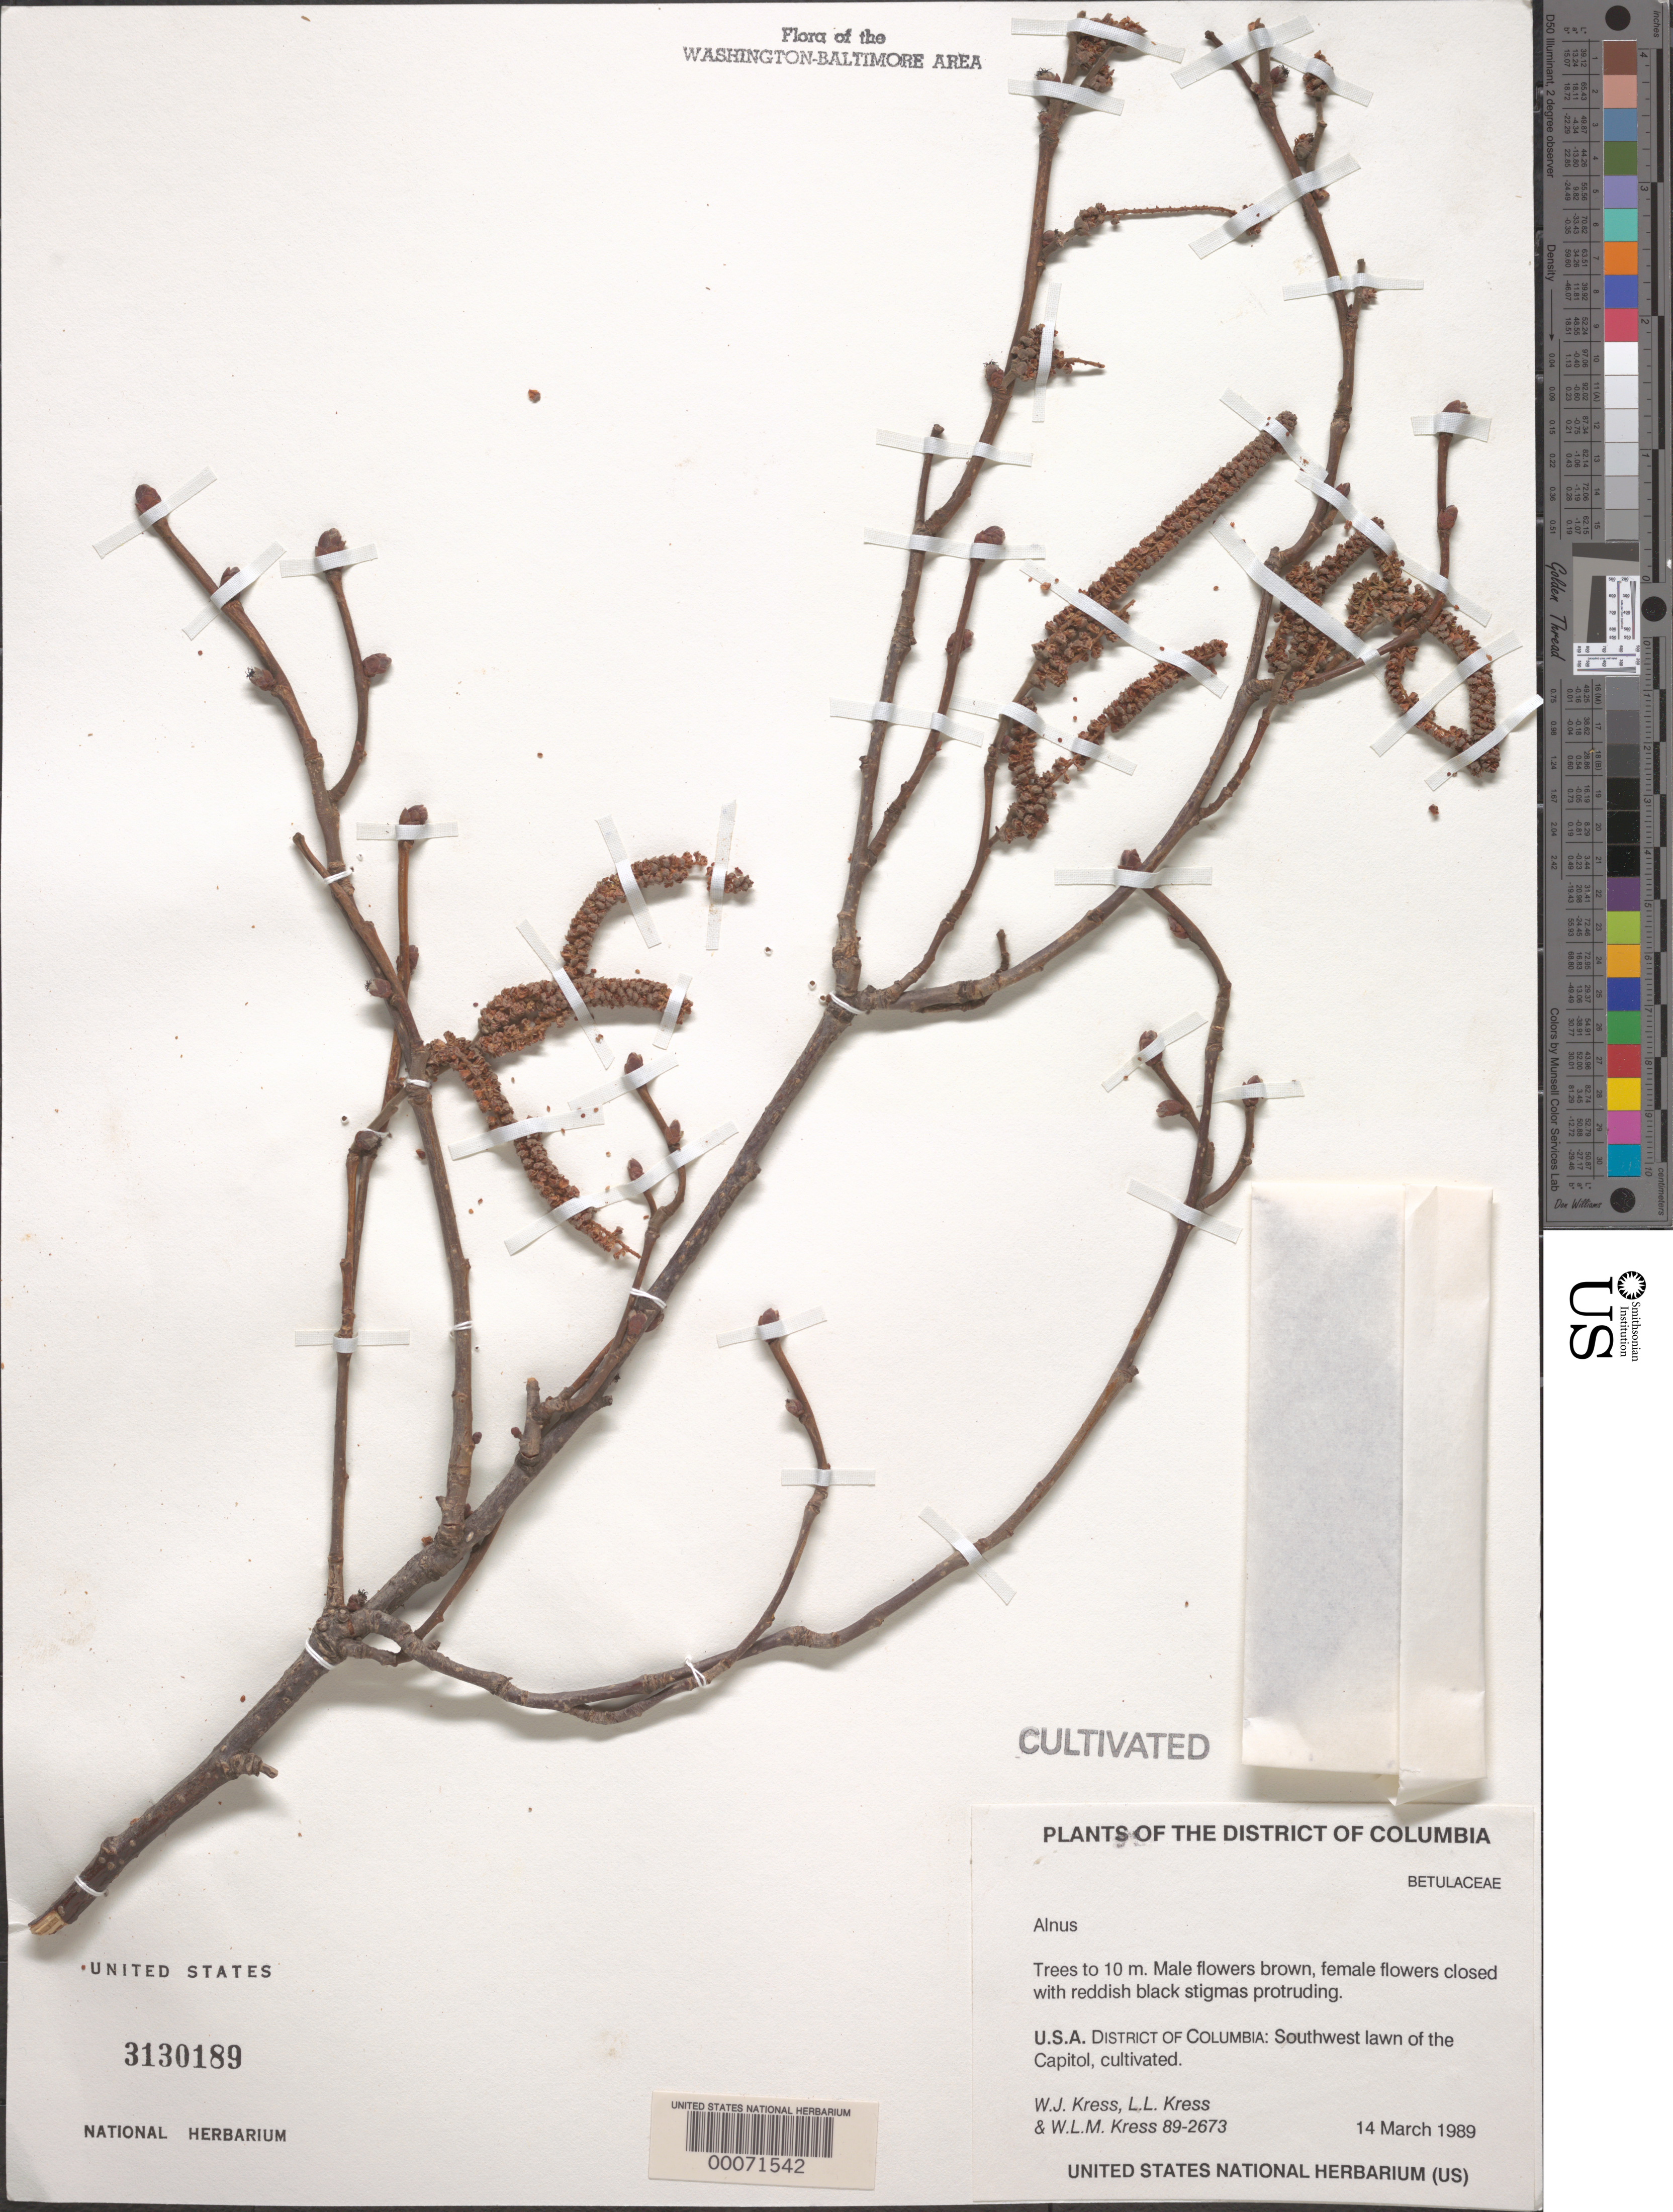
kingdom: Plantae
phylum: Tracheophyta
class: Magnoliopsida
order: Fagales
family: Betulaceae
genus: Alnus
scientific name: Alnus sp.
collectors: W. J. Kress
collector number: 89-2673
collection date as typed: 14 Mar 1989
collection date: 1989-03-14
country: United States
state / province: District of Columbia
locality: southwest lawn of the Capitol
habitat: Cultivated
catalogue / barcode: US 3130189